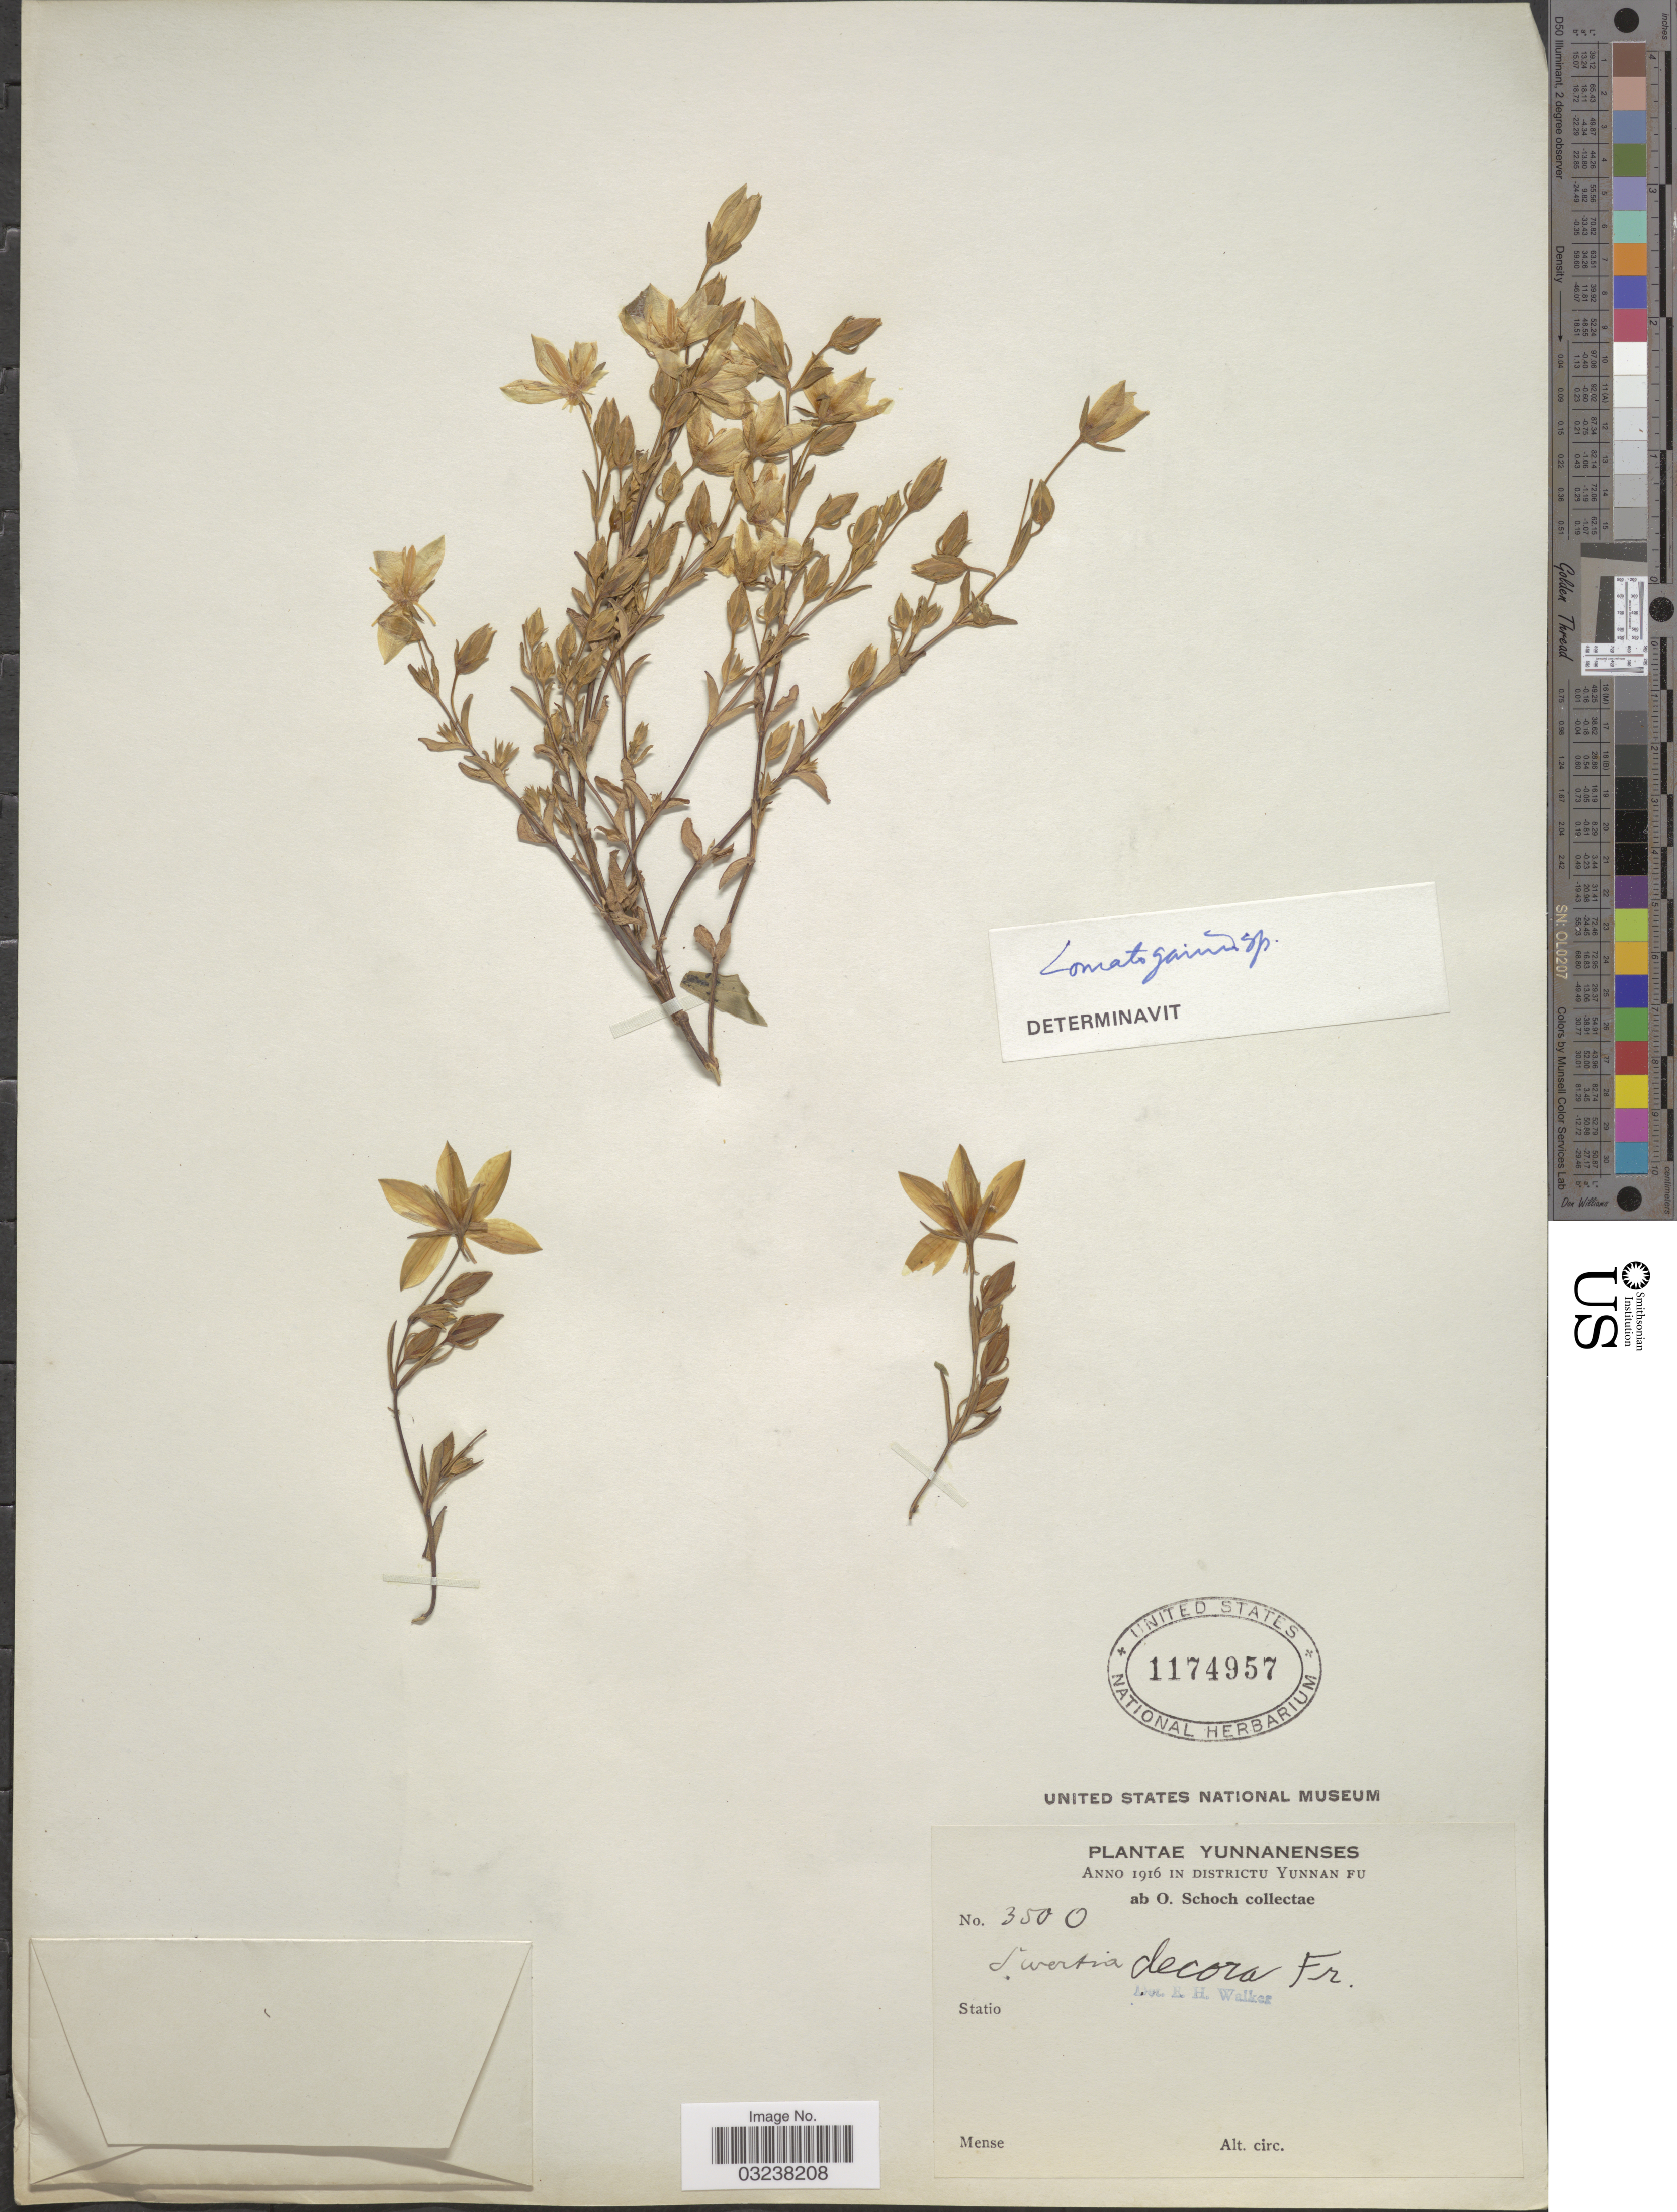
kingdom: Plantae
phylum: Tracheophyta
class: Magnoliopsida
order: Gentianales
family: Gentianaceae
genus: Lomatogonium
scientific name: Lomatogonium sp.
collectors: O. Schoch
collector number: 3500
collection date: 1916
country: China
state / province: Yunnan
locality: In districtu Yunnan Fu.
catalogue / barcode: US 1174957